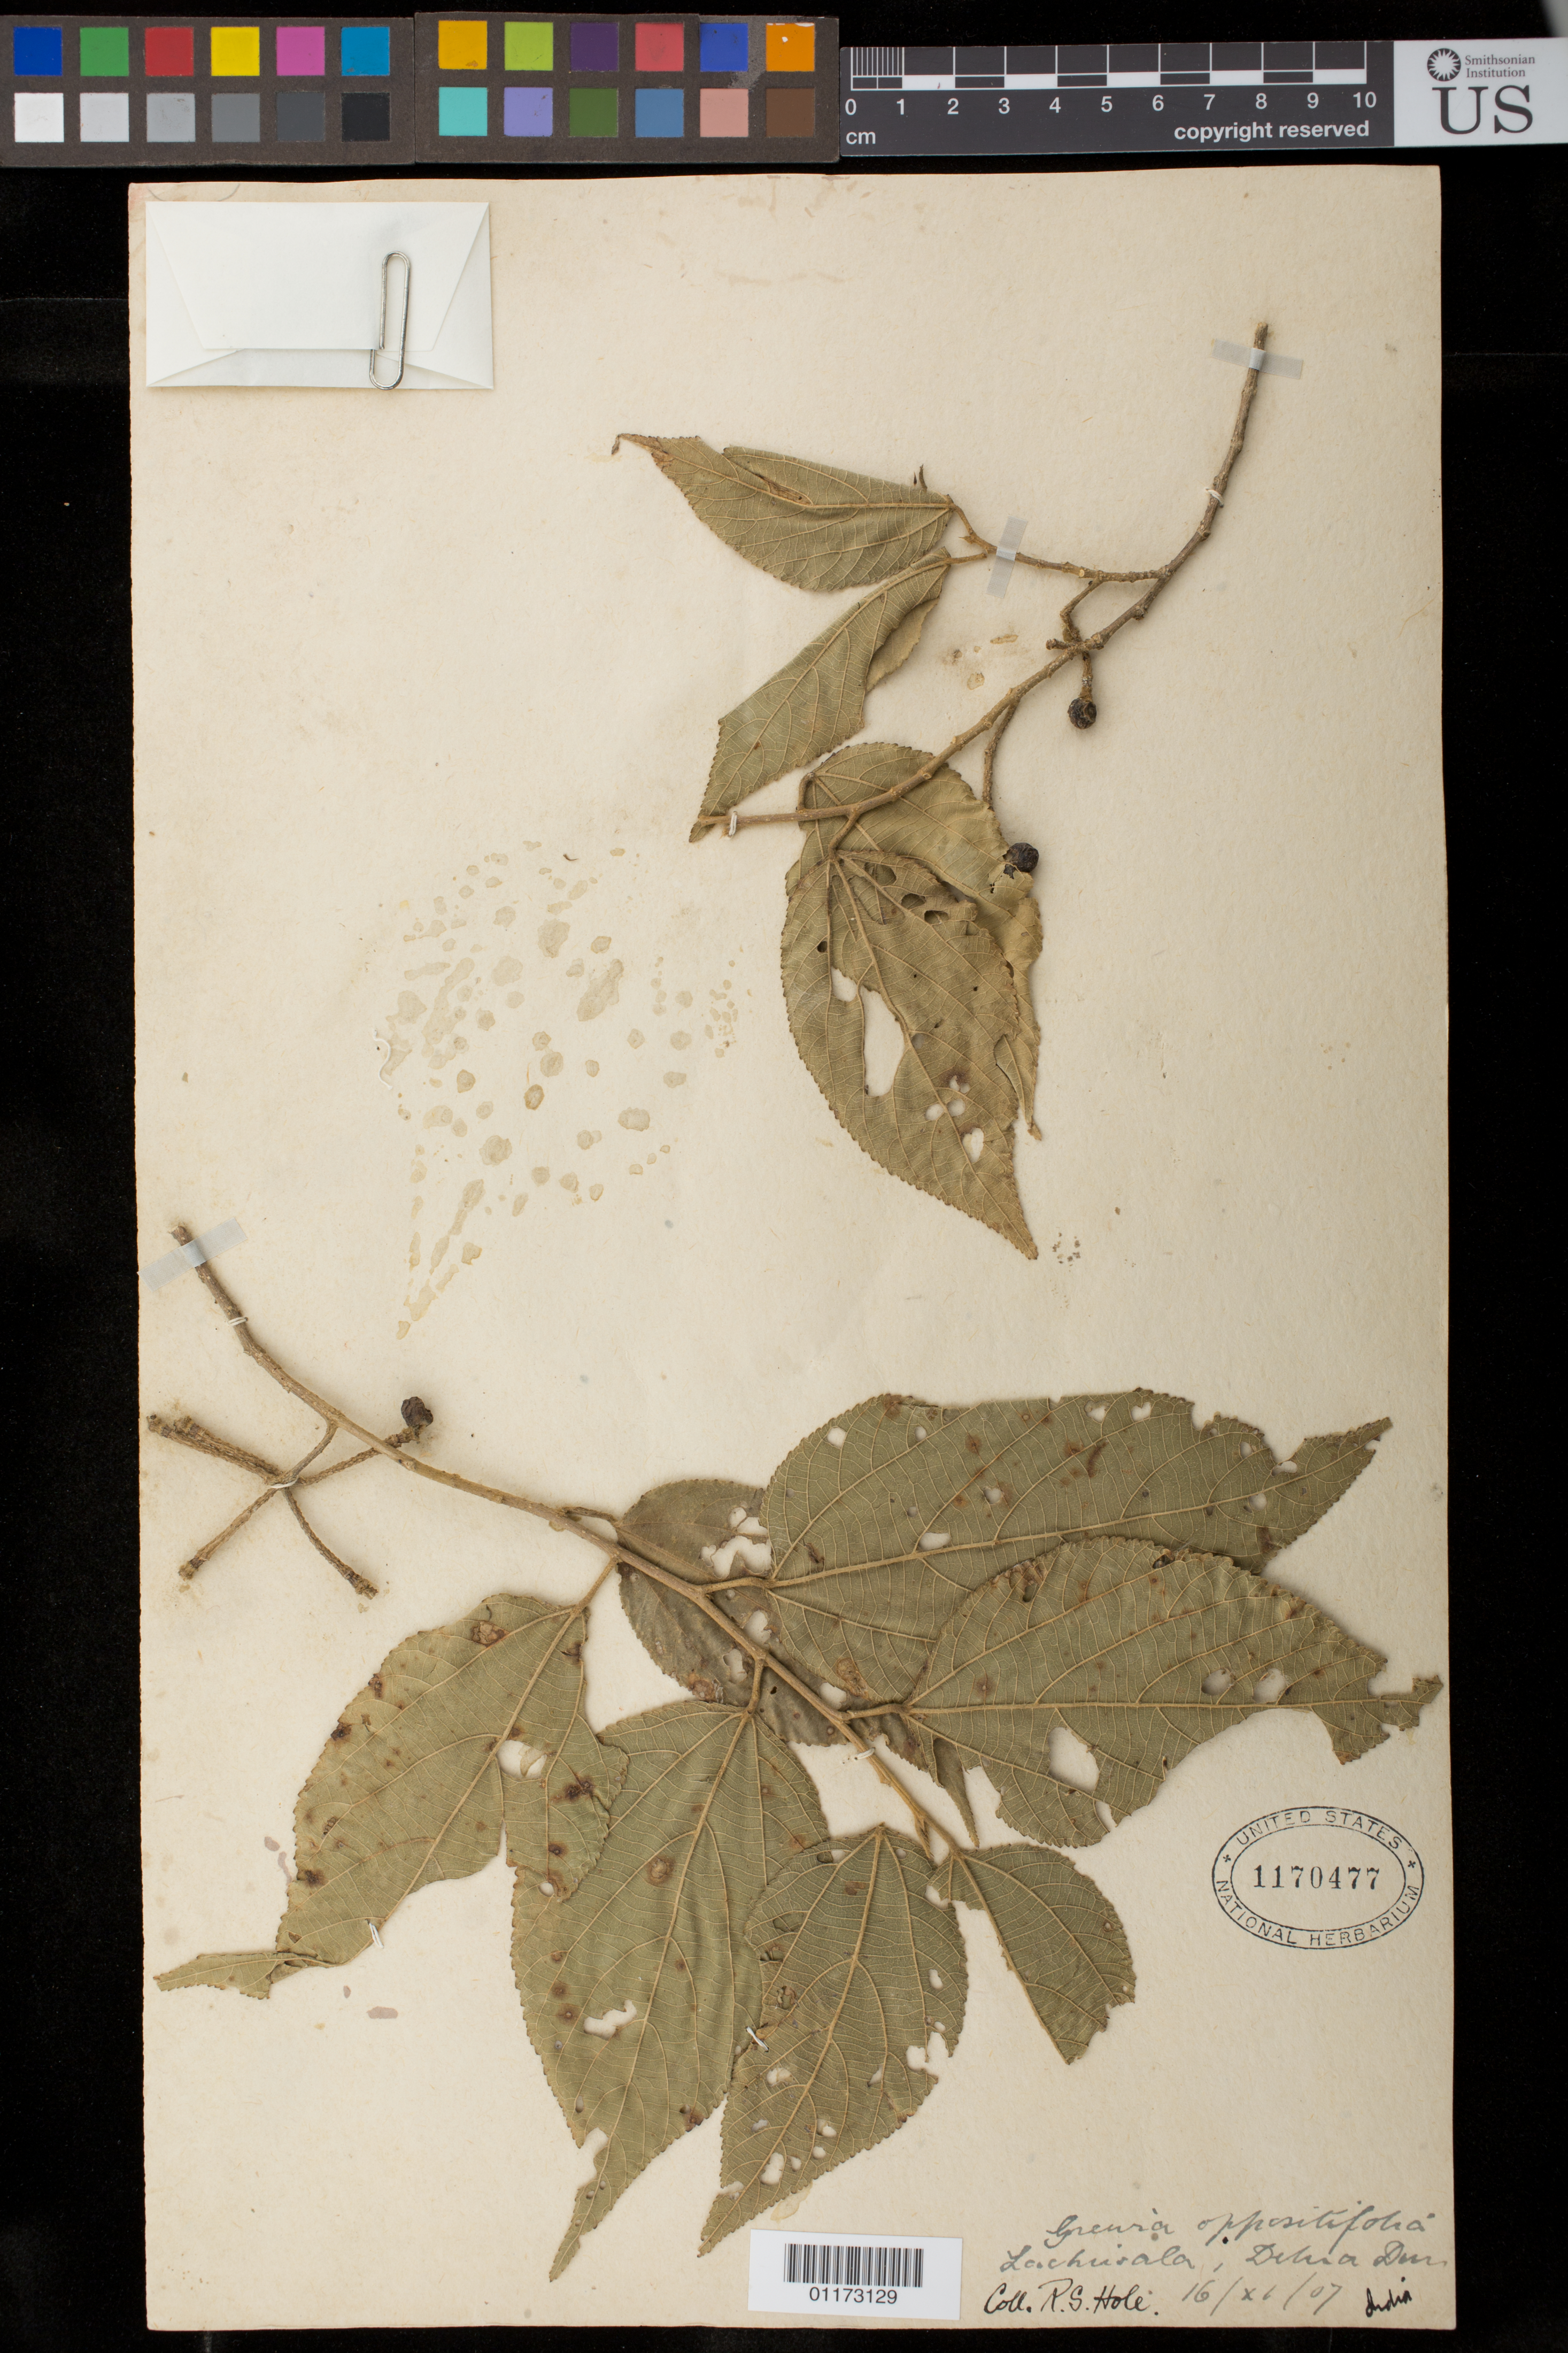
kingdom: Plantae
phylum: Tracheophyta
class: Magnoliopsida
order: Malvales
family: Malvaceae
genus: Grewia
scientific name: Grewia oppositifolia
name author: Roxb. ex DC.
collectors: R. S. Hole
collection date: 1907-11-16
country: India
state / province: Uttarakhand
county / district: Dehradun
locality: Lachiwala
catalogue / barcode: US 1170477